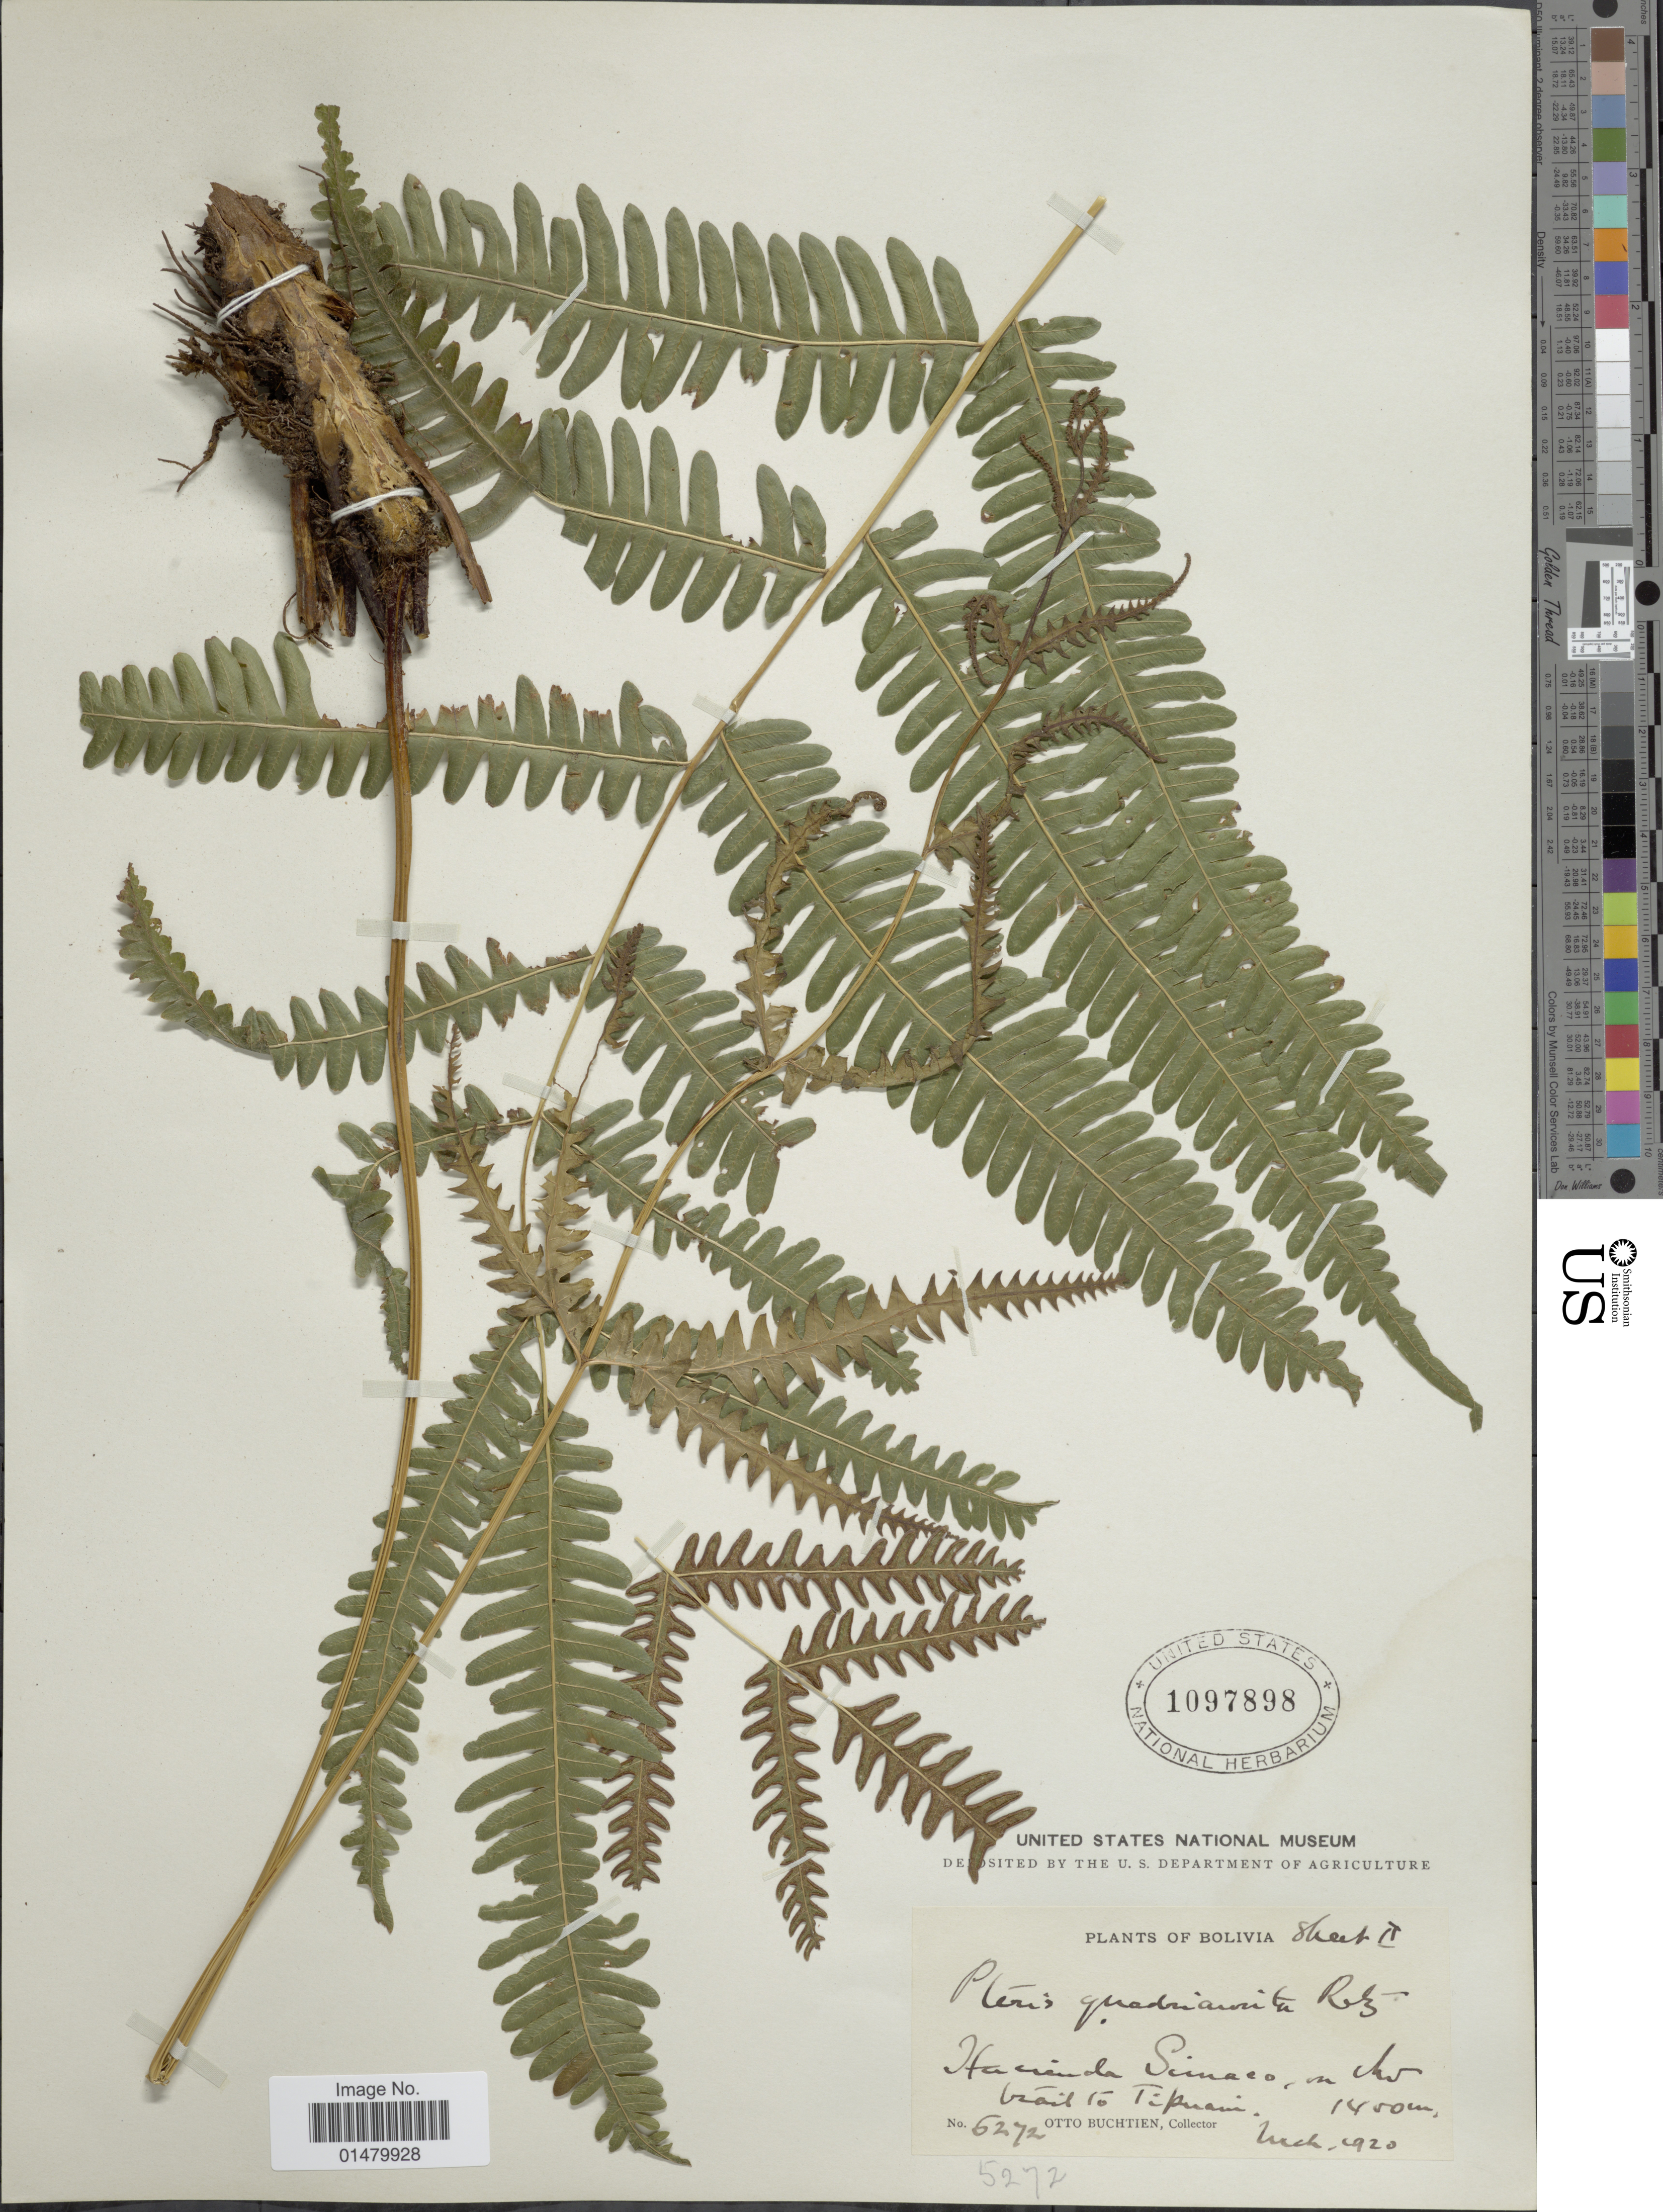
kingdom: Plantae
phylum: Tracheophyta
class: Polypodiopsida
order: Polypodiales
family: Pteridaceae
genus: Pteris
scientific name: Pteris quadriaurita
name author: Retz.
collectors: O. Buchtien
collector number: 5272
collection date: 1920-03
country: Bolivia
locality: Hacienda Simaco, on the trail to Tipuani.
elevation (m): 1400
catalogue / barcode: US 1097898